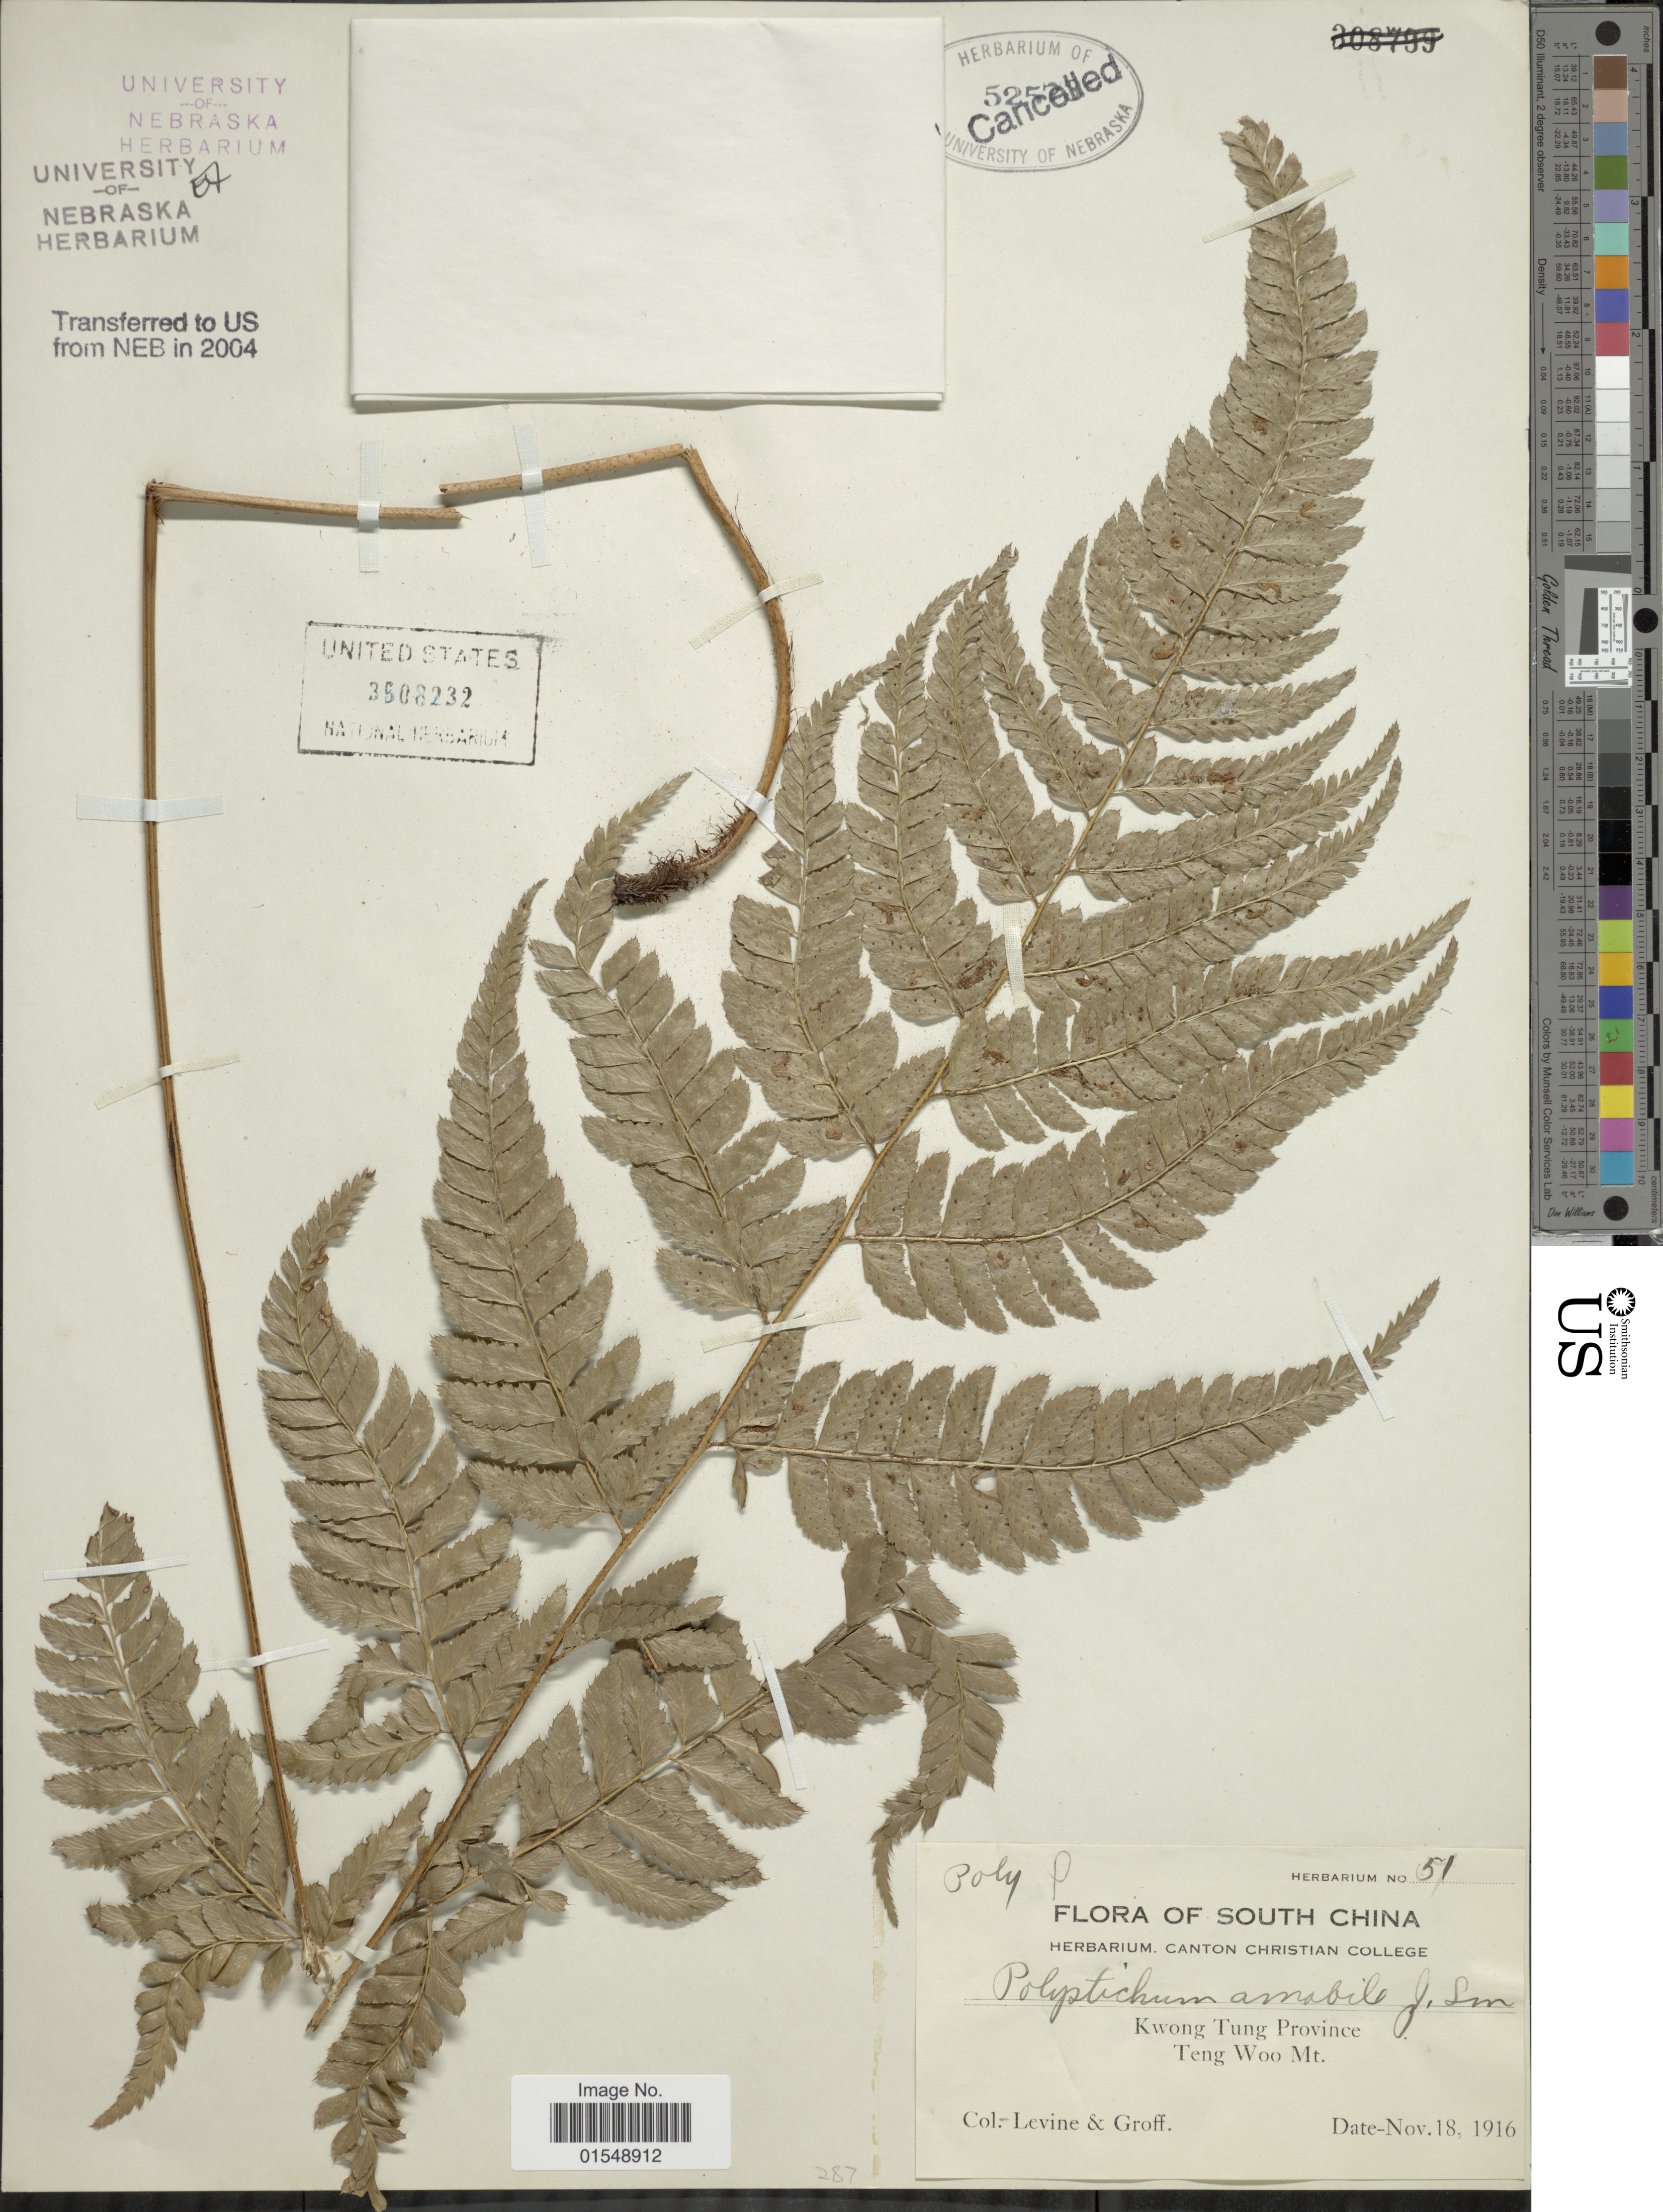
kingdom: Plantae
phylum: Tracheophyta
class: Polypodiopsida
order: Polypodiales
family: Dryopteridaceae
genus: Arachniodes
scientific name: Arachniodes amabilis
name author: (Blume) Tindale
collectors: -. Levine & -- Groff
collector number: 51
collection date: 1916-11-18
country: China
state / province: Guangdong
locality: South China, Kwong Tung Province, Teng Woo Mt.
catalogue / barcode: US 3508232